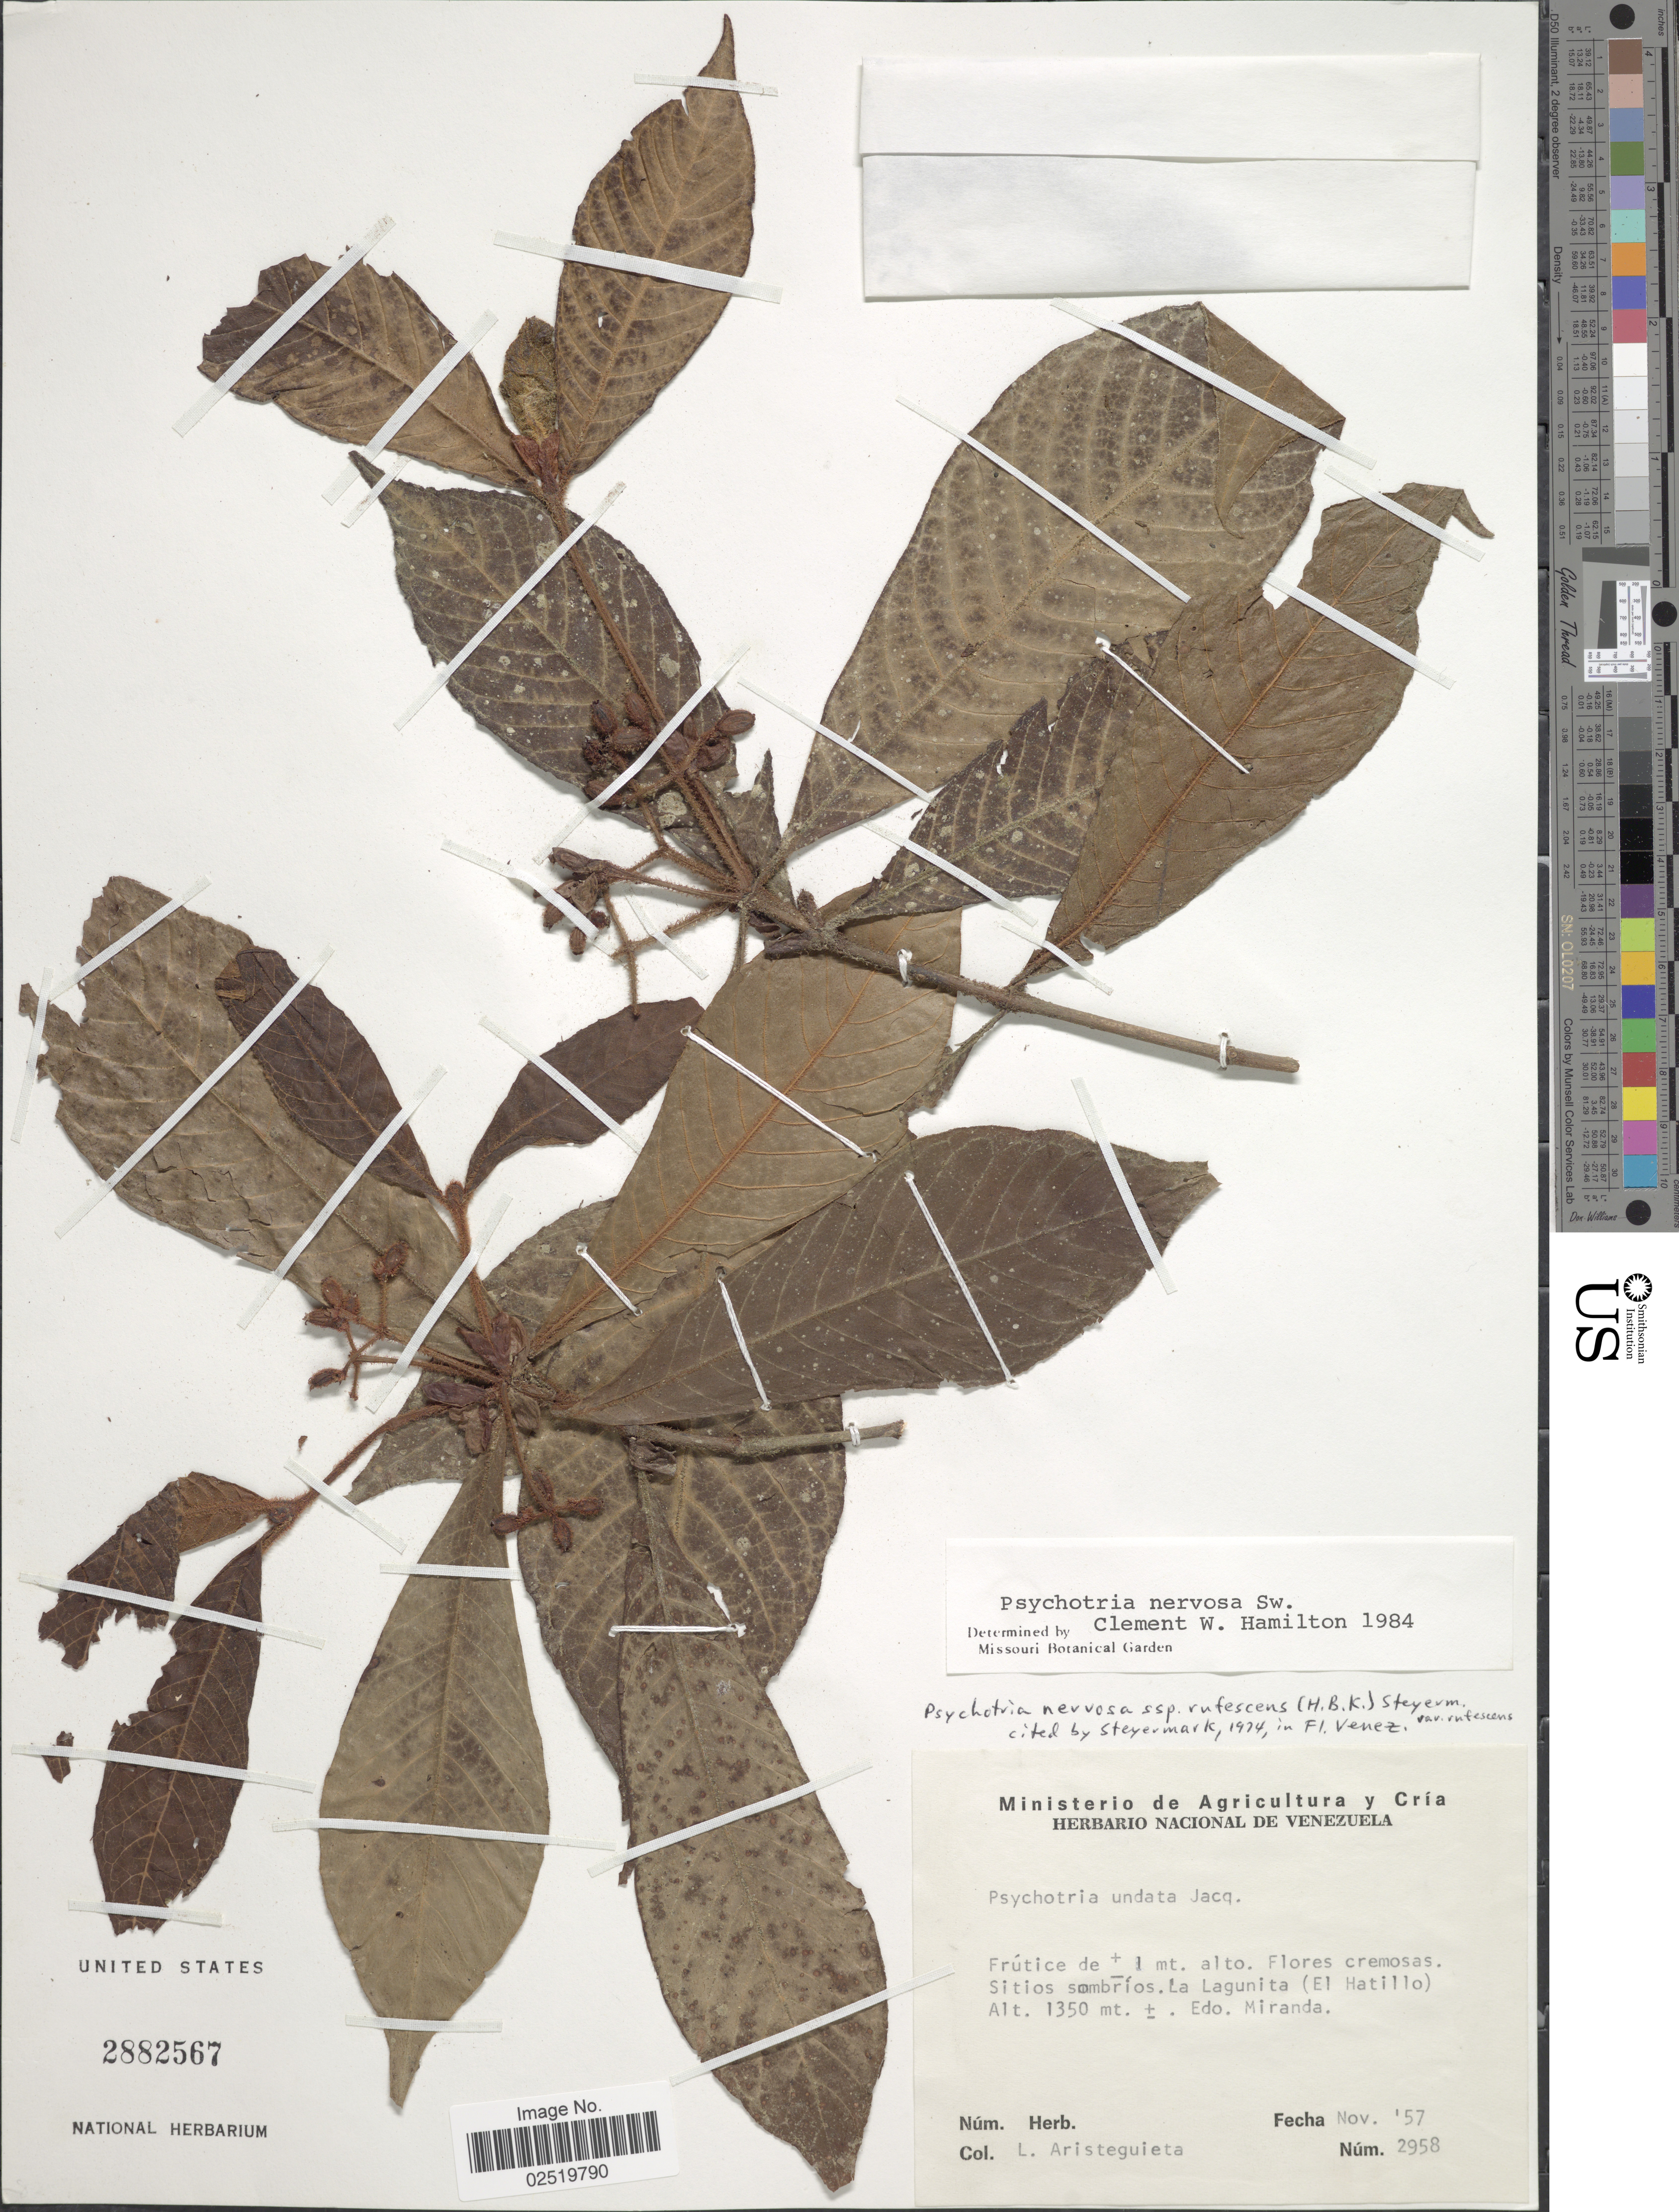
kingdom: Plantae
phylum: Tracheophyta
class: Magnoliopsida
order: Gentianales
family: Rubiaceae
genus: Psychotria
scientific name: Psychotria nervosa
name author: Sw.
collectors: L. Aristeguieta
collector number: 2958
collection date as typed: Transcribed d/m/y: /11/57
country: Venezuela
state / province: Miranda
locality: Sitios sombrios. La Lagunita (El Hatillo)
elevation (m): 1350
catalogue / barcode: US 2882567